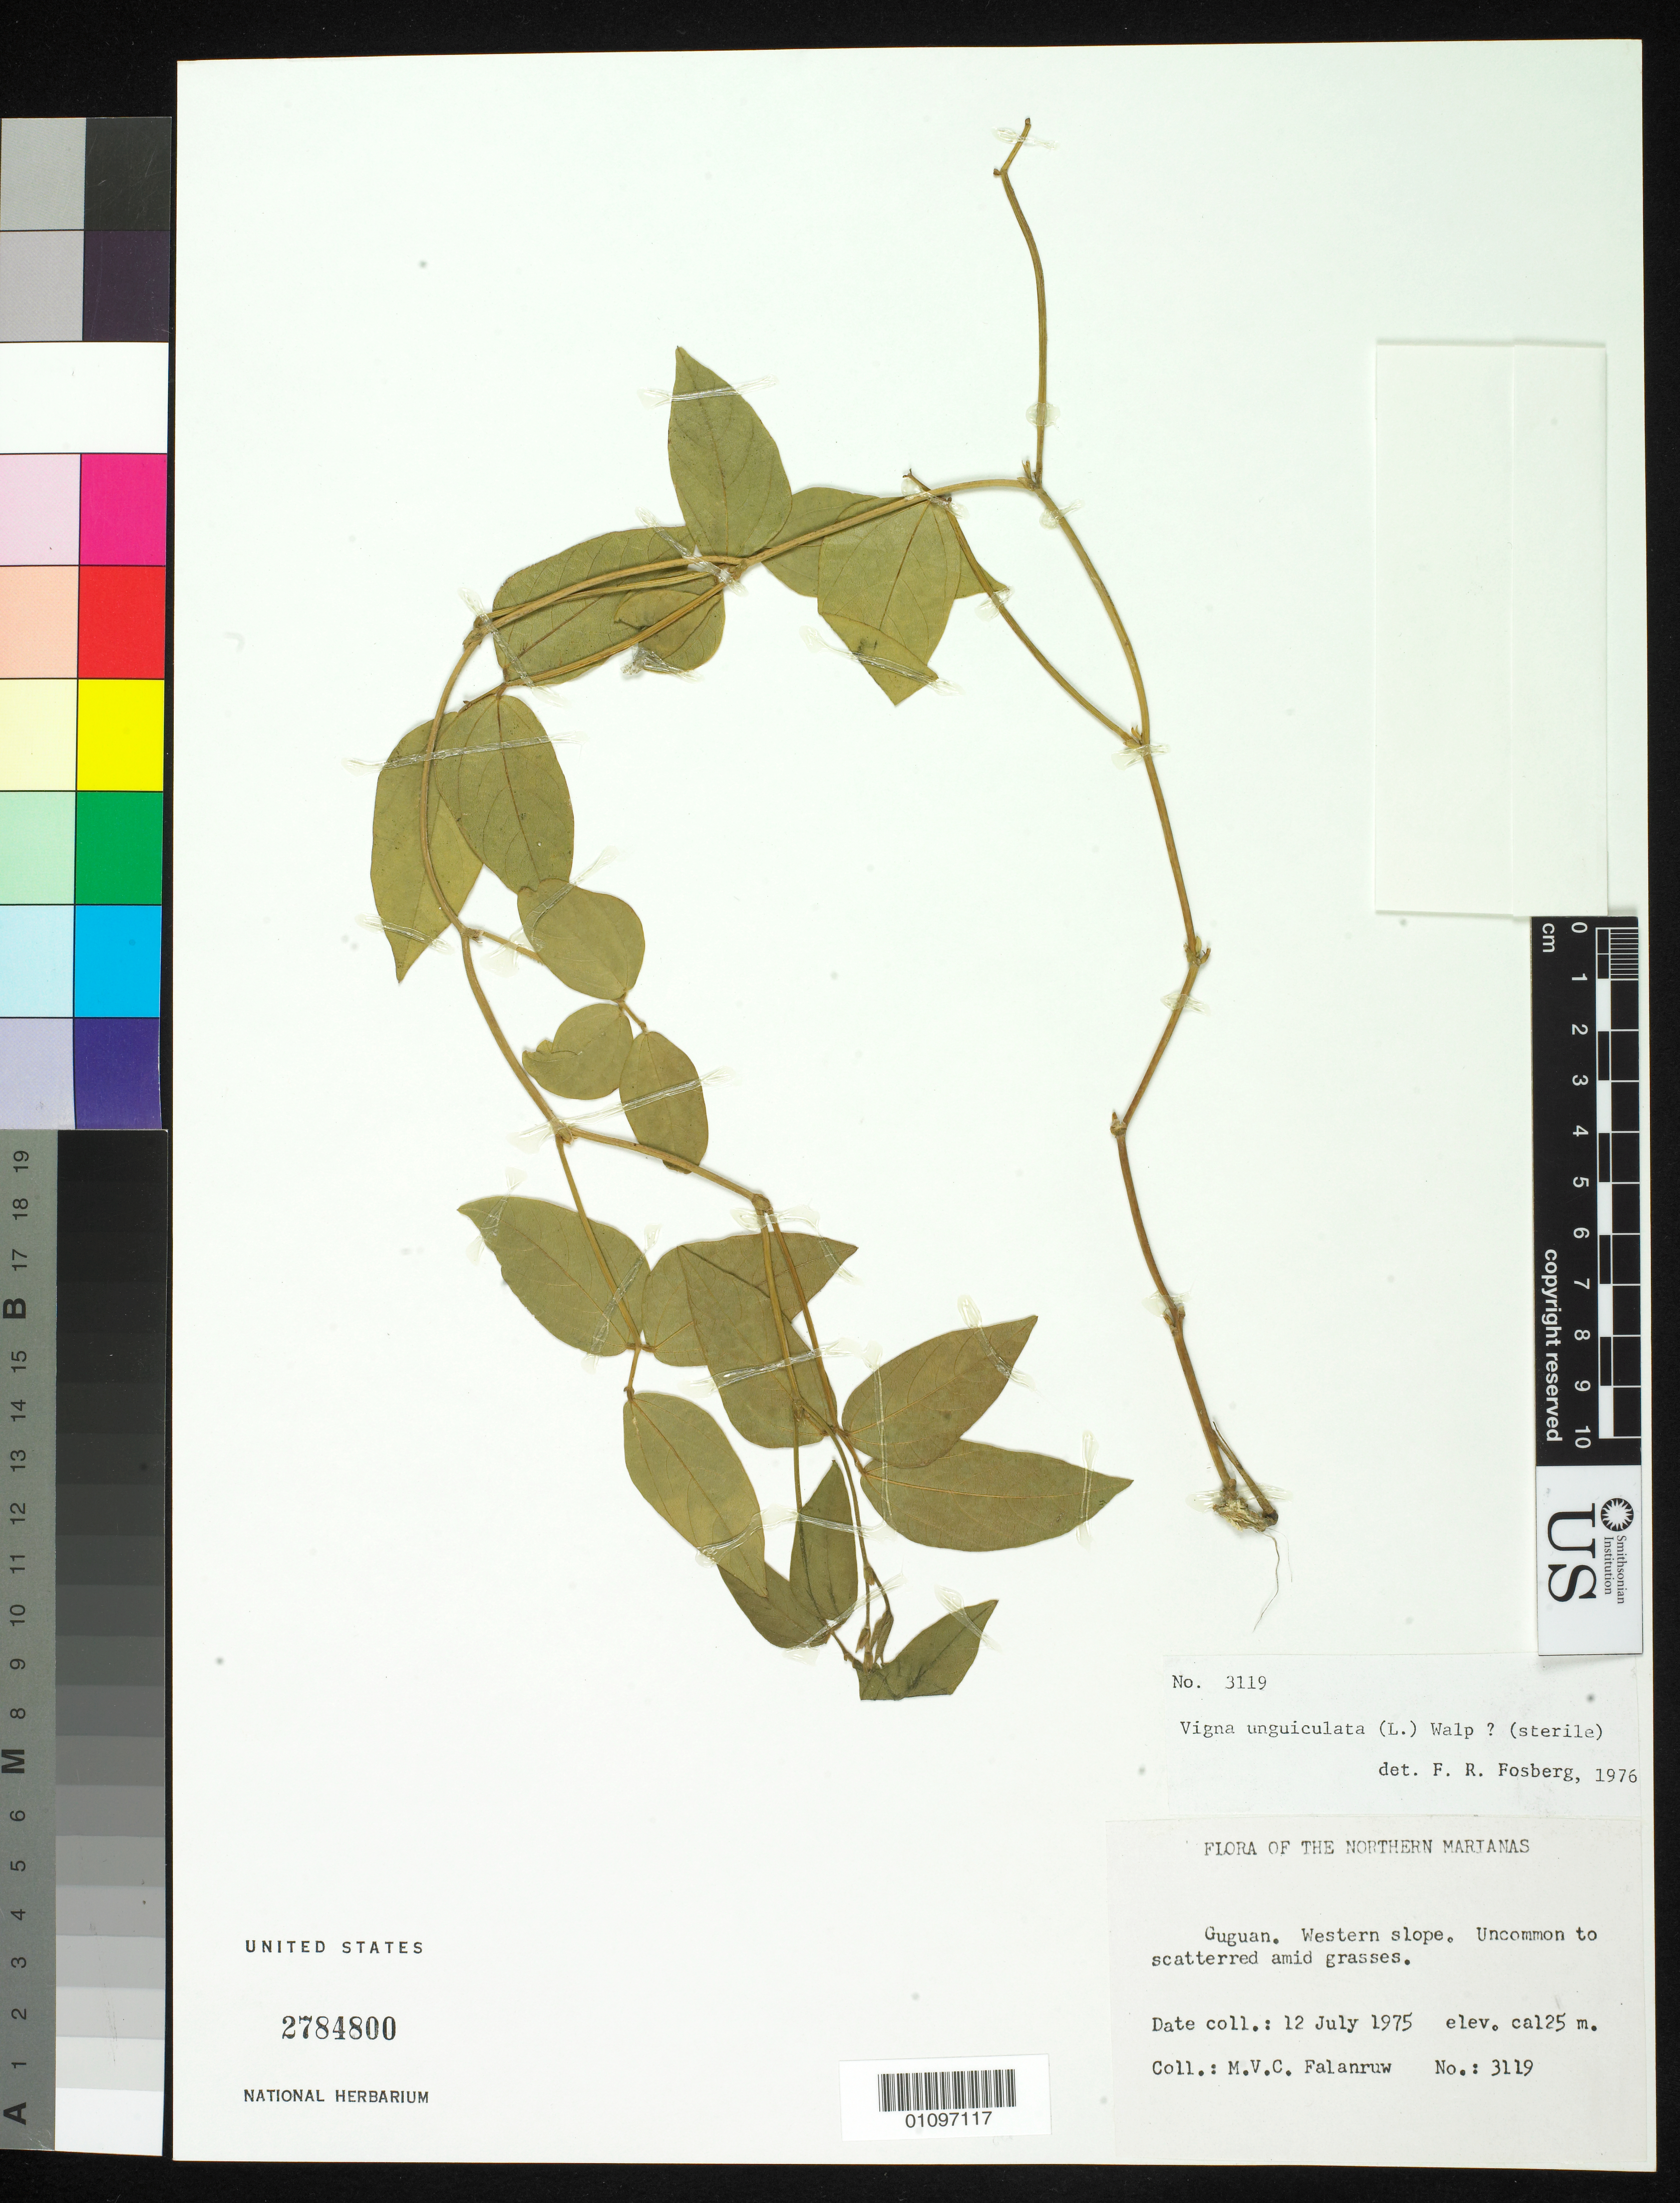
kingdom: Plantae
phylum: Tracheophyta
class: Magnoliopsida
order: Fabales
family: Fabaceae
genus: Vigna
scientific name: Vigna unguiculata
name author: (L.) Walp.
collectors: M. V. Falanruw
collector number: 3119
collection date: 1975-07-12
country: Northern Mariana Islands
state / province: Northern Islands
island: Guguan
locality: Western slope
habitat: Scattered amid grasses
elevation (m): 125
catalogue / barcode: US 2784800